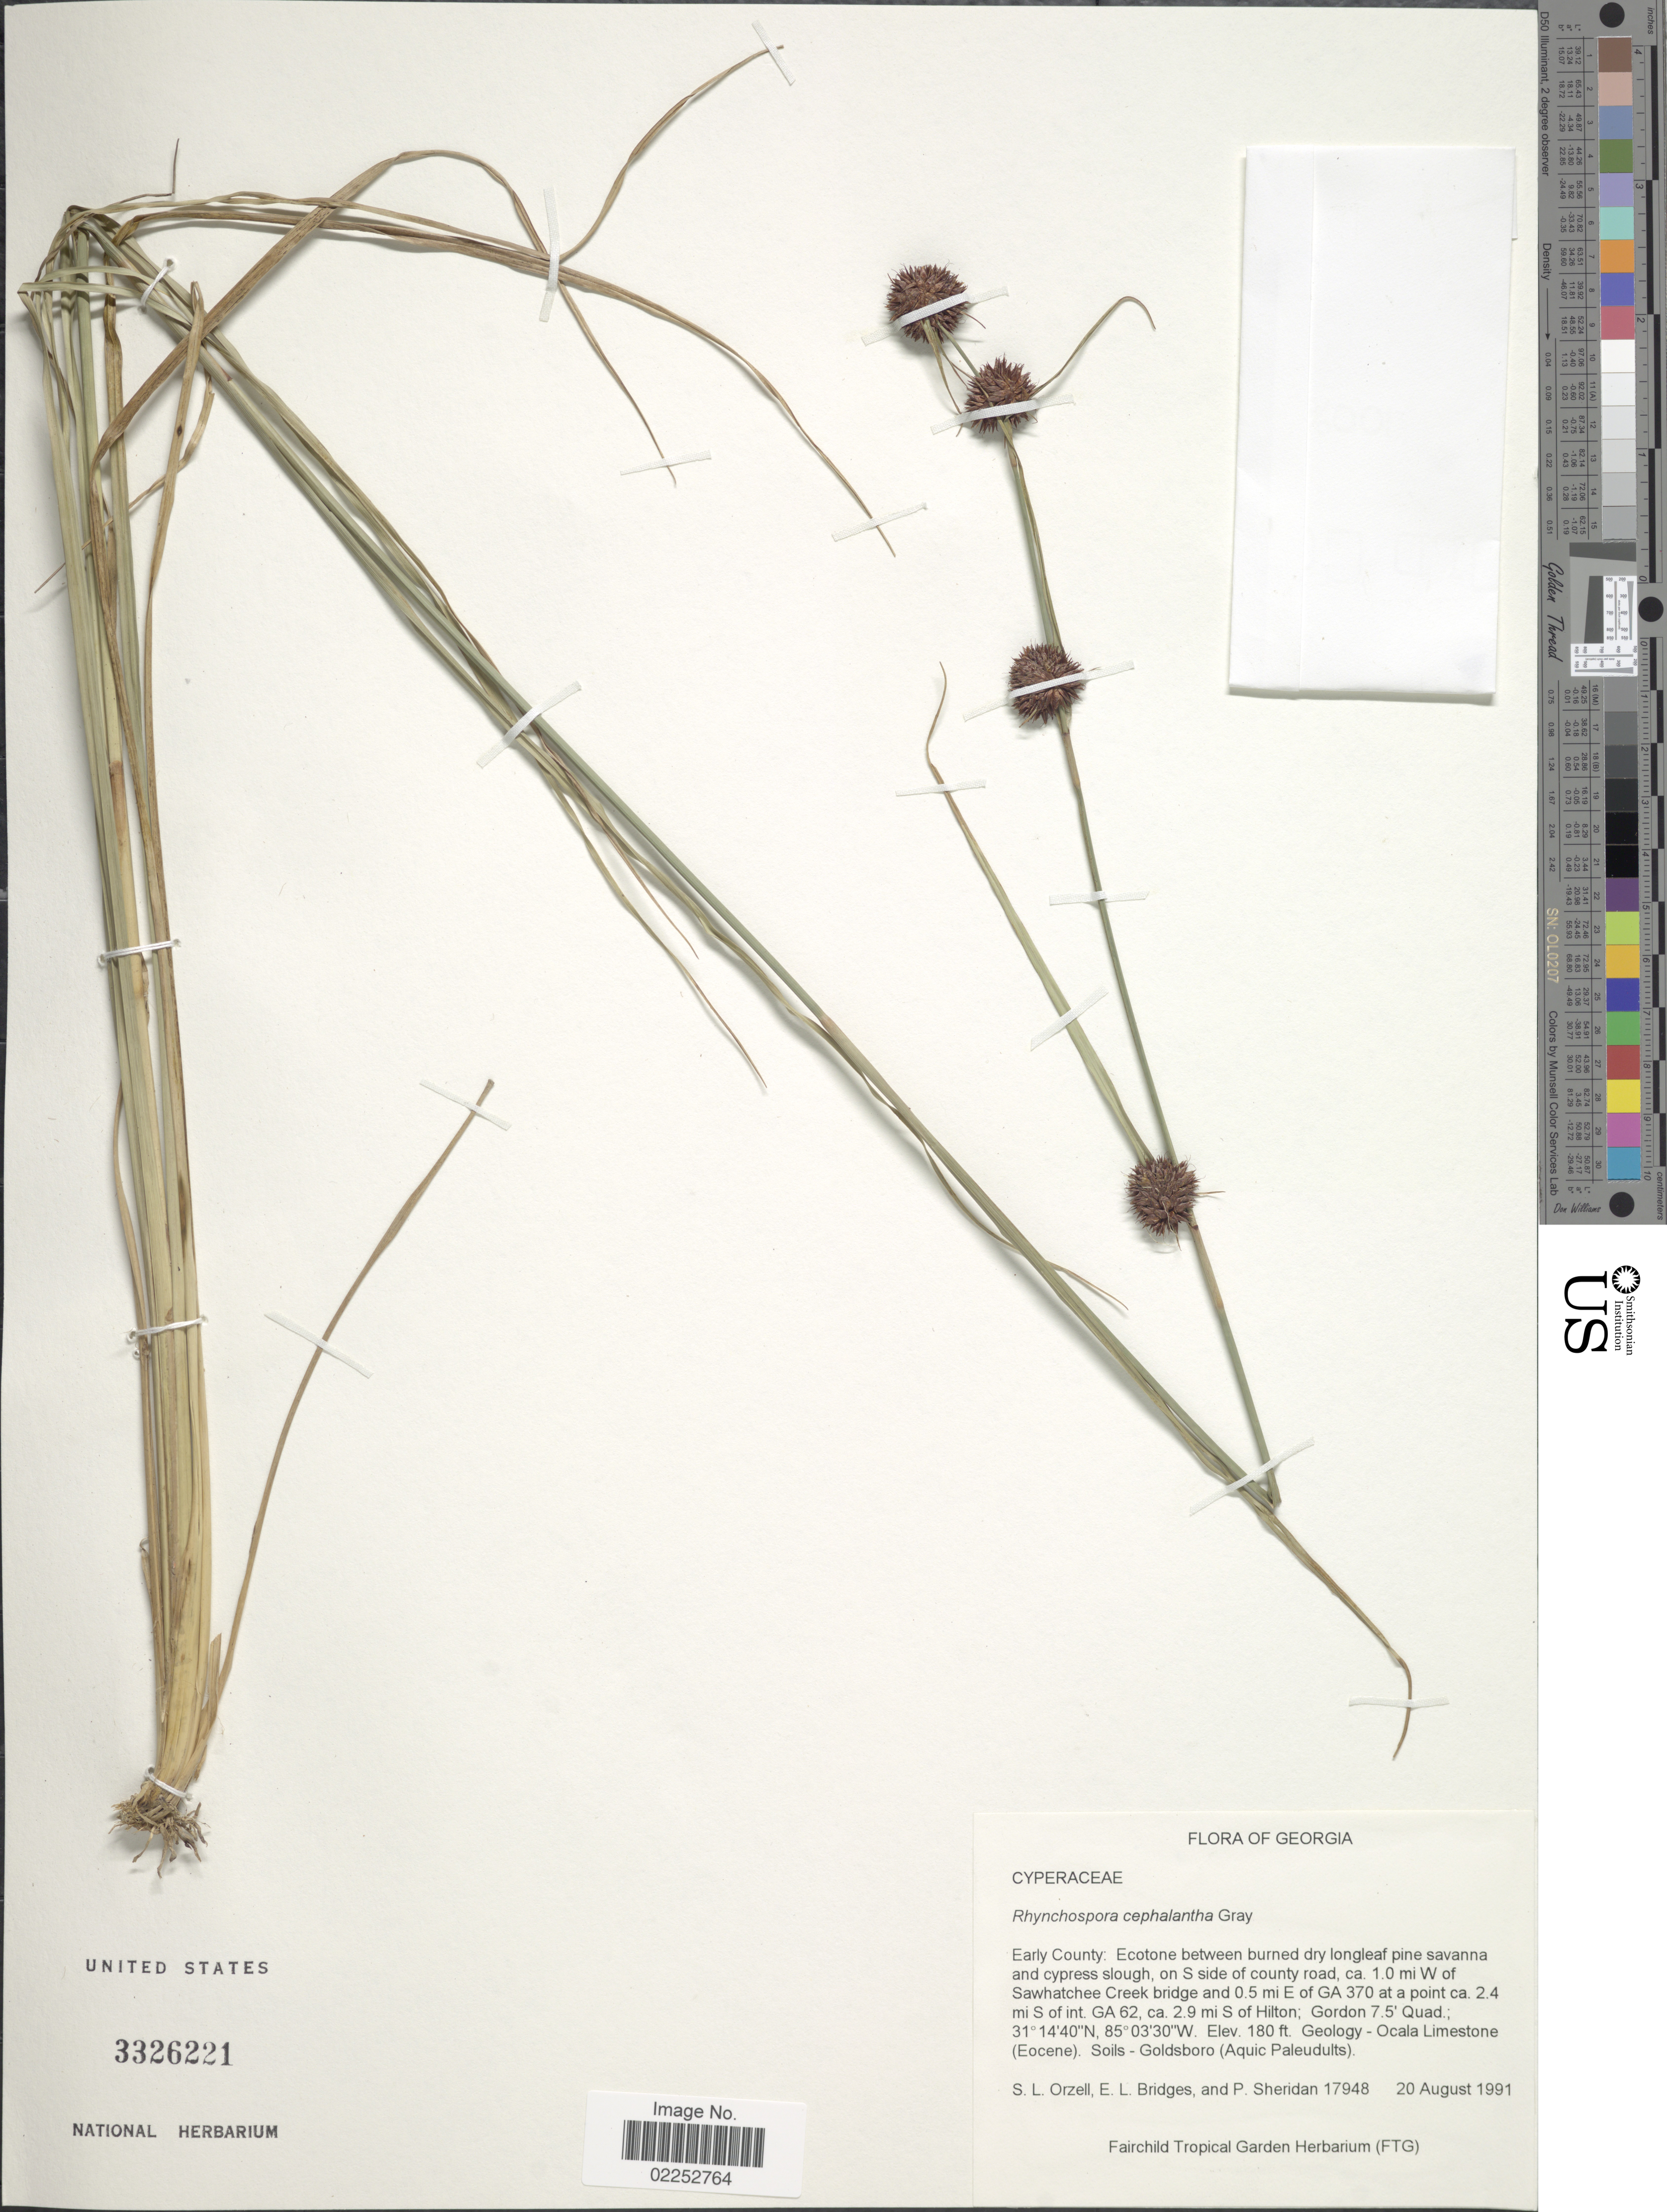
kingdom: Plantae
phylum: Tracheophyta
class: Liliopsida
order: Poales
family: Cyperaceae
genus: Rhynchospora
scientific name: Rhynchospora cephalantha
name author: A. Gray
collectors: S. Orzell, E. Bridges & P. Sheridan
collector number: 17948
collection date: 1991-08-20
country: United States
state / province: Georgia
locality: Early County: on S side of county road, ca. 1.0 W of Sawhatchee Creek bridge and 0.5 mi. E of GA 370 at a point ca. 2.4 mi S of int. GA 62, ca. 2.9 mi S of Hilton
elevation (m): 55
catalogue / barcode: US 3326221